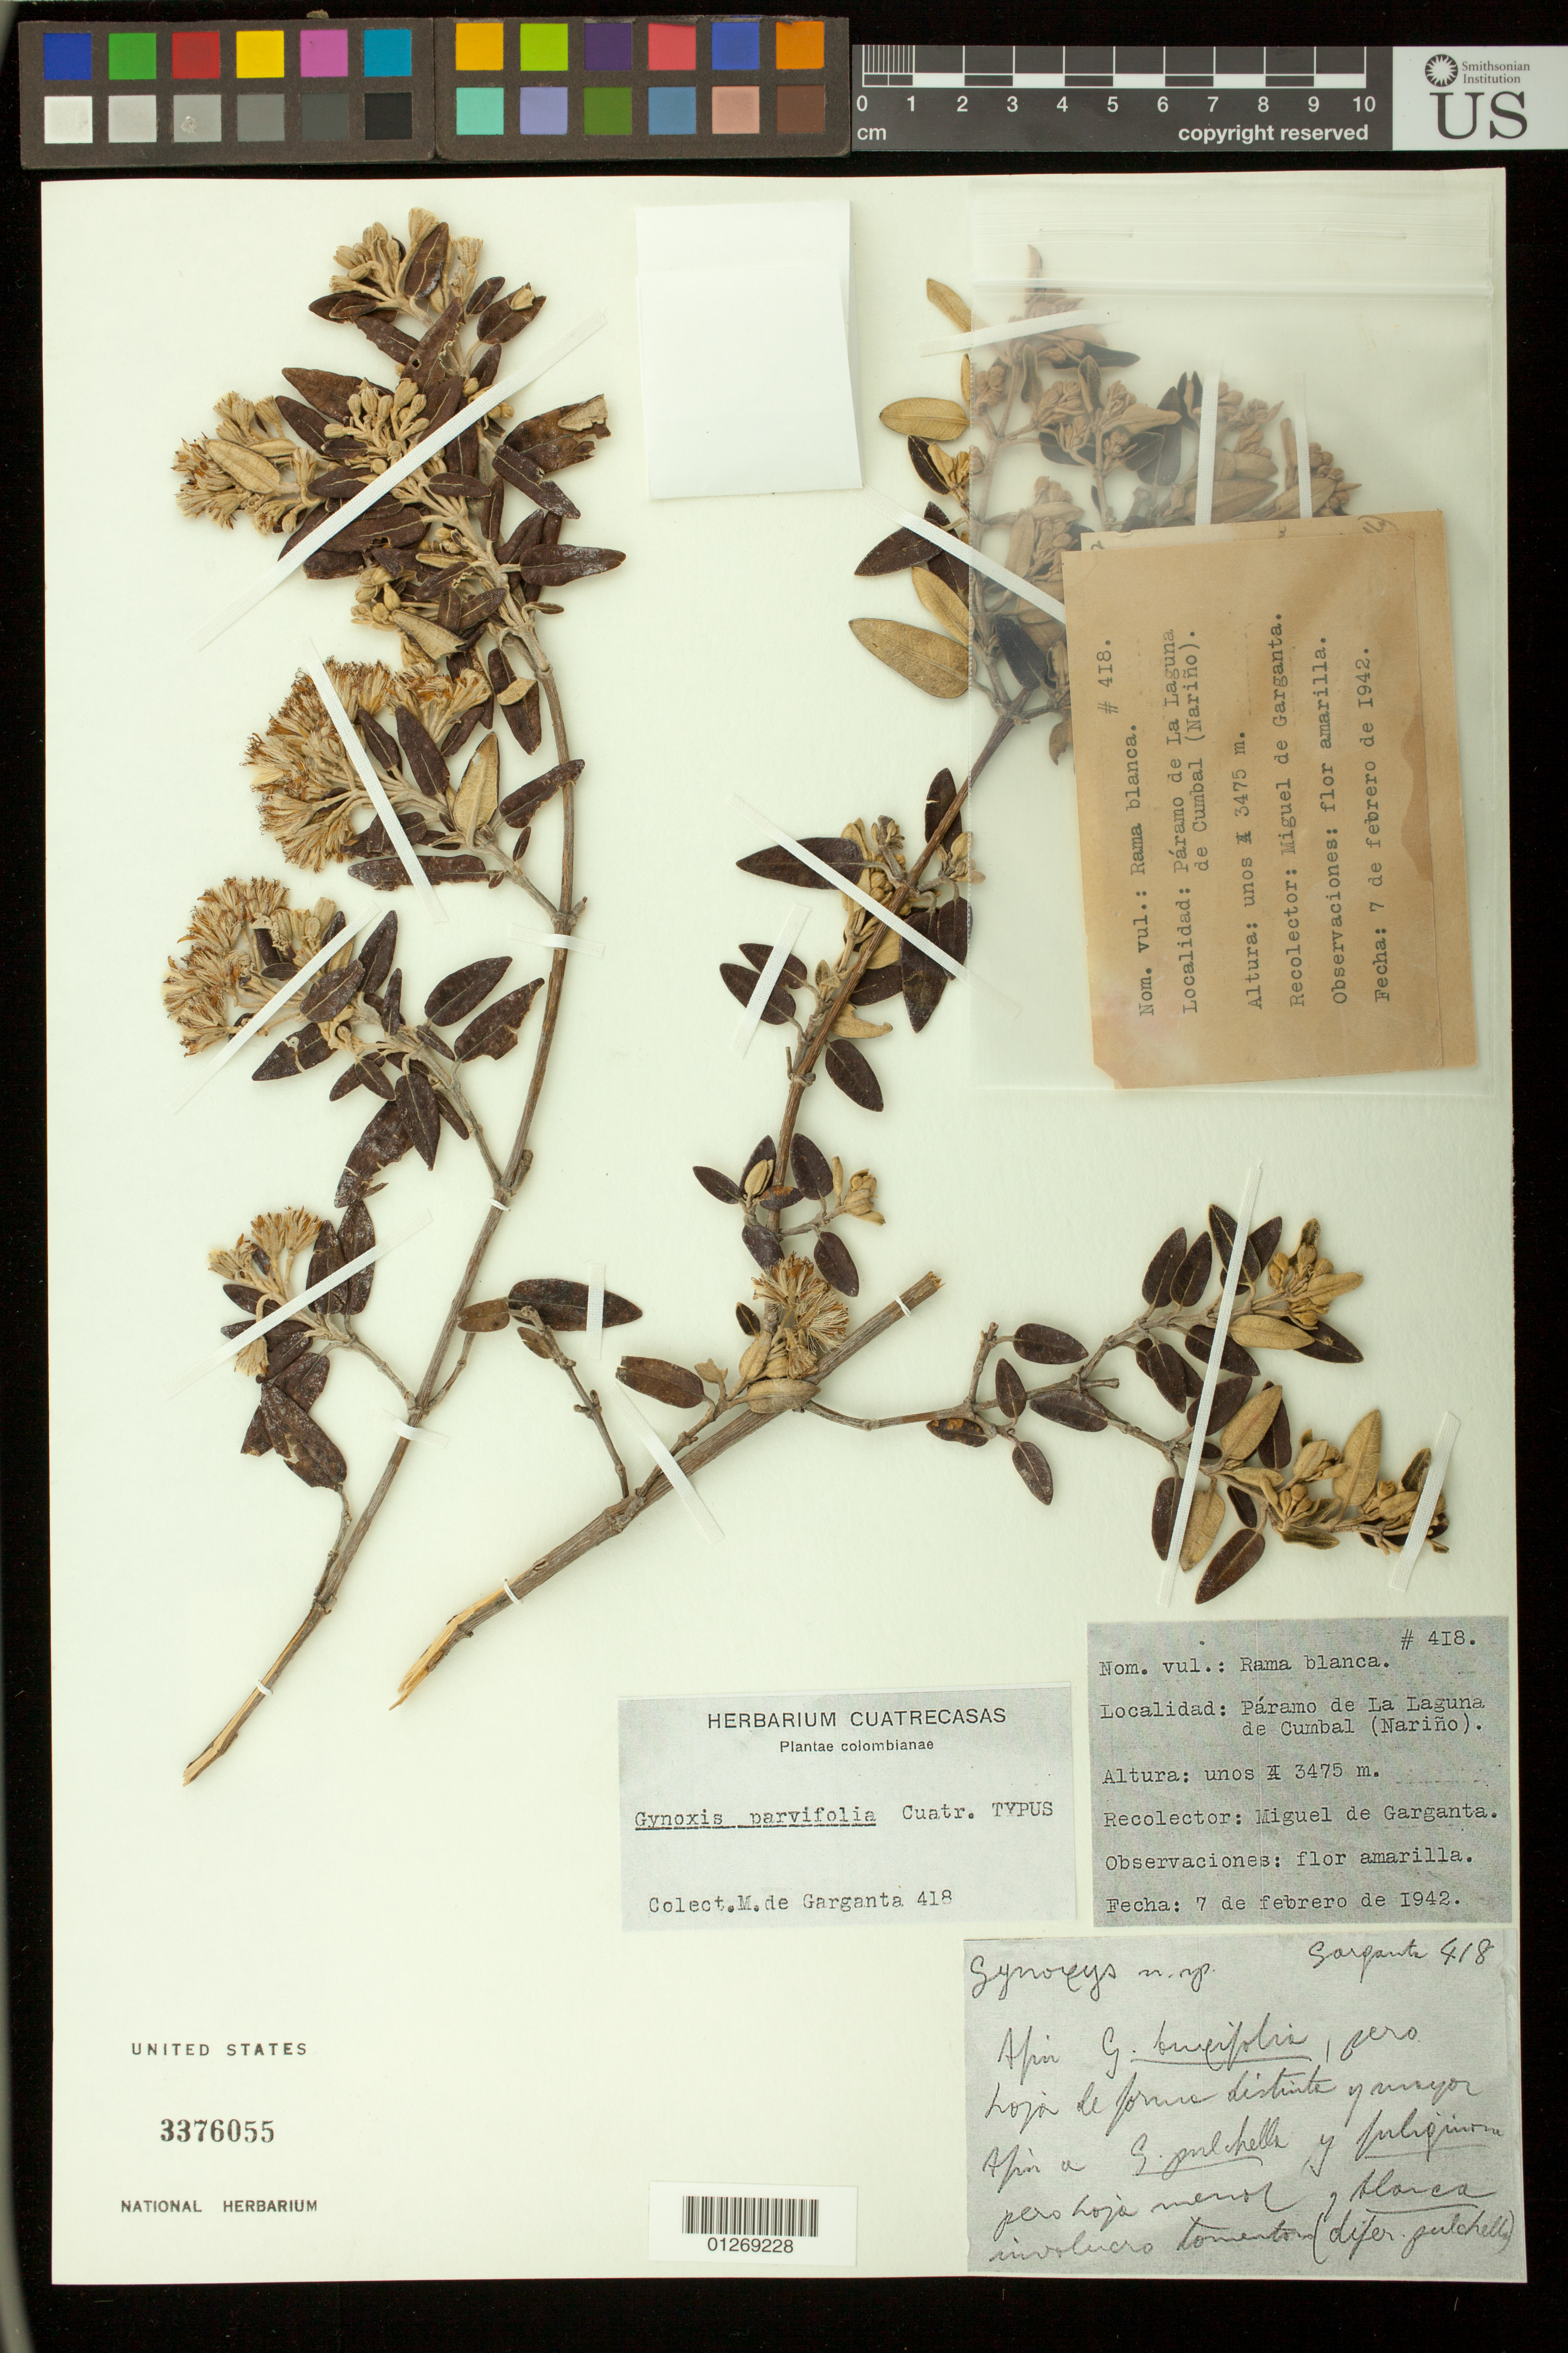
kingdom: Plantae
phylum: Tracheophyta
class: Magnoliopsida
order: Asterales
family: Asteraceae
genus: Gynoxys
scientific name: Gynoxys parvifolia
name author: Cuatrec.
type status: Isotype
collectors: M. Garganta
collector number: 418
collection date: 1942-02-07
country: Colombia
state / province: Nariño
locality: Páramo de La Laguna de Cumbal (Nariño)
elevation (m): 3475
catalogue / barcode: US 3376055